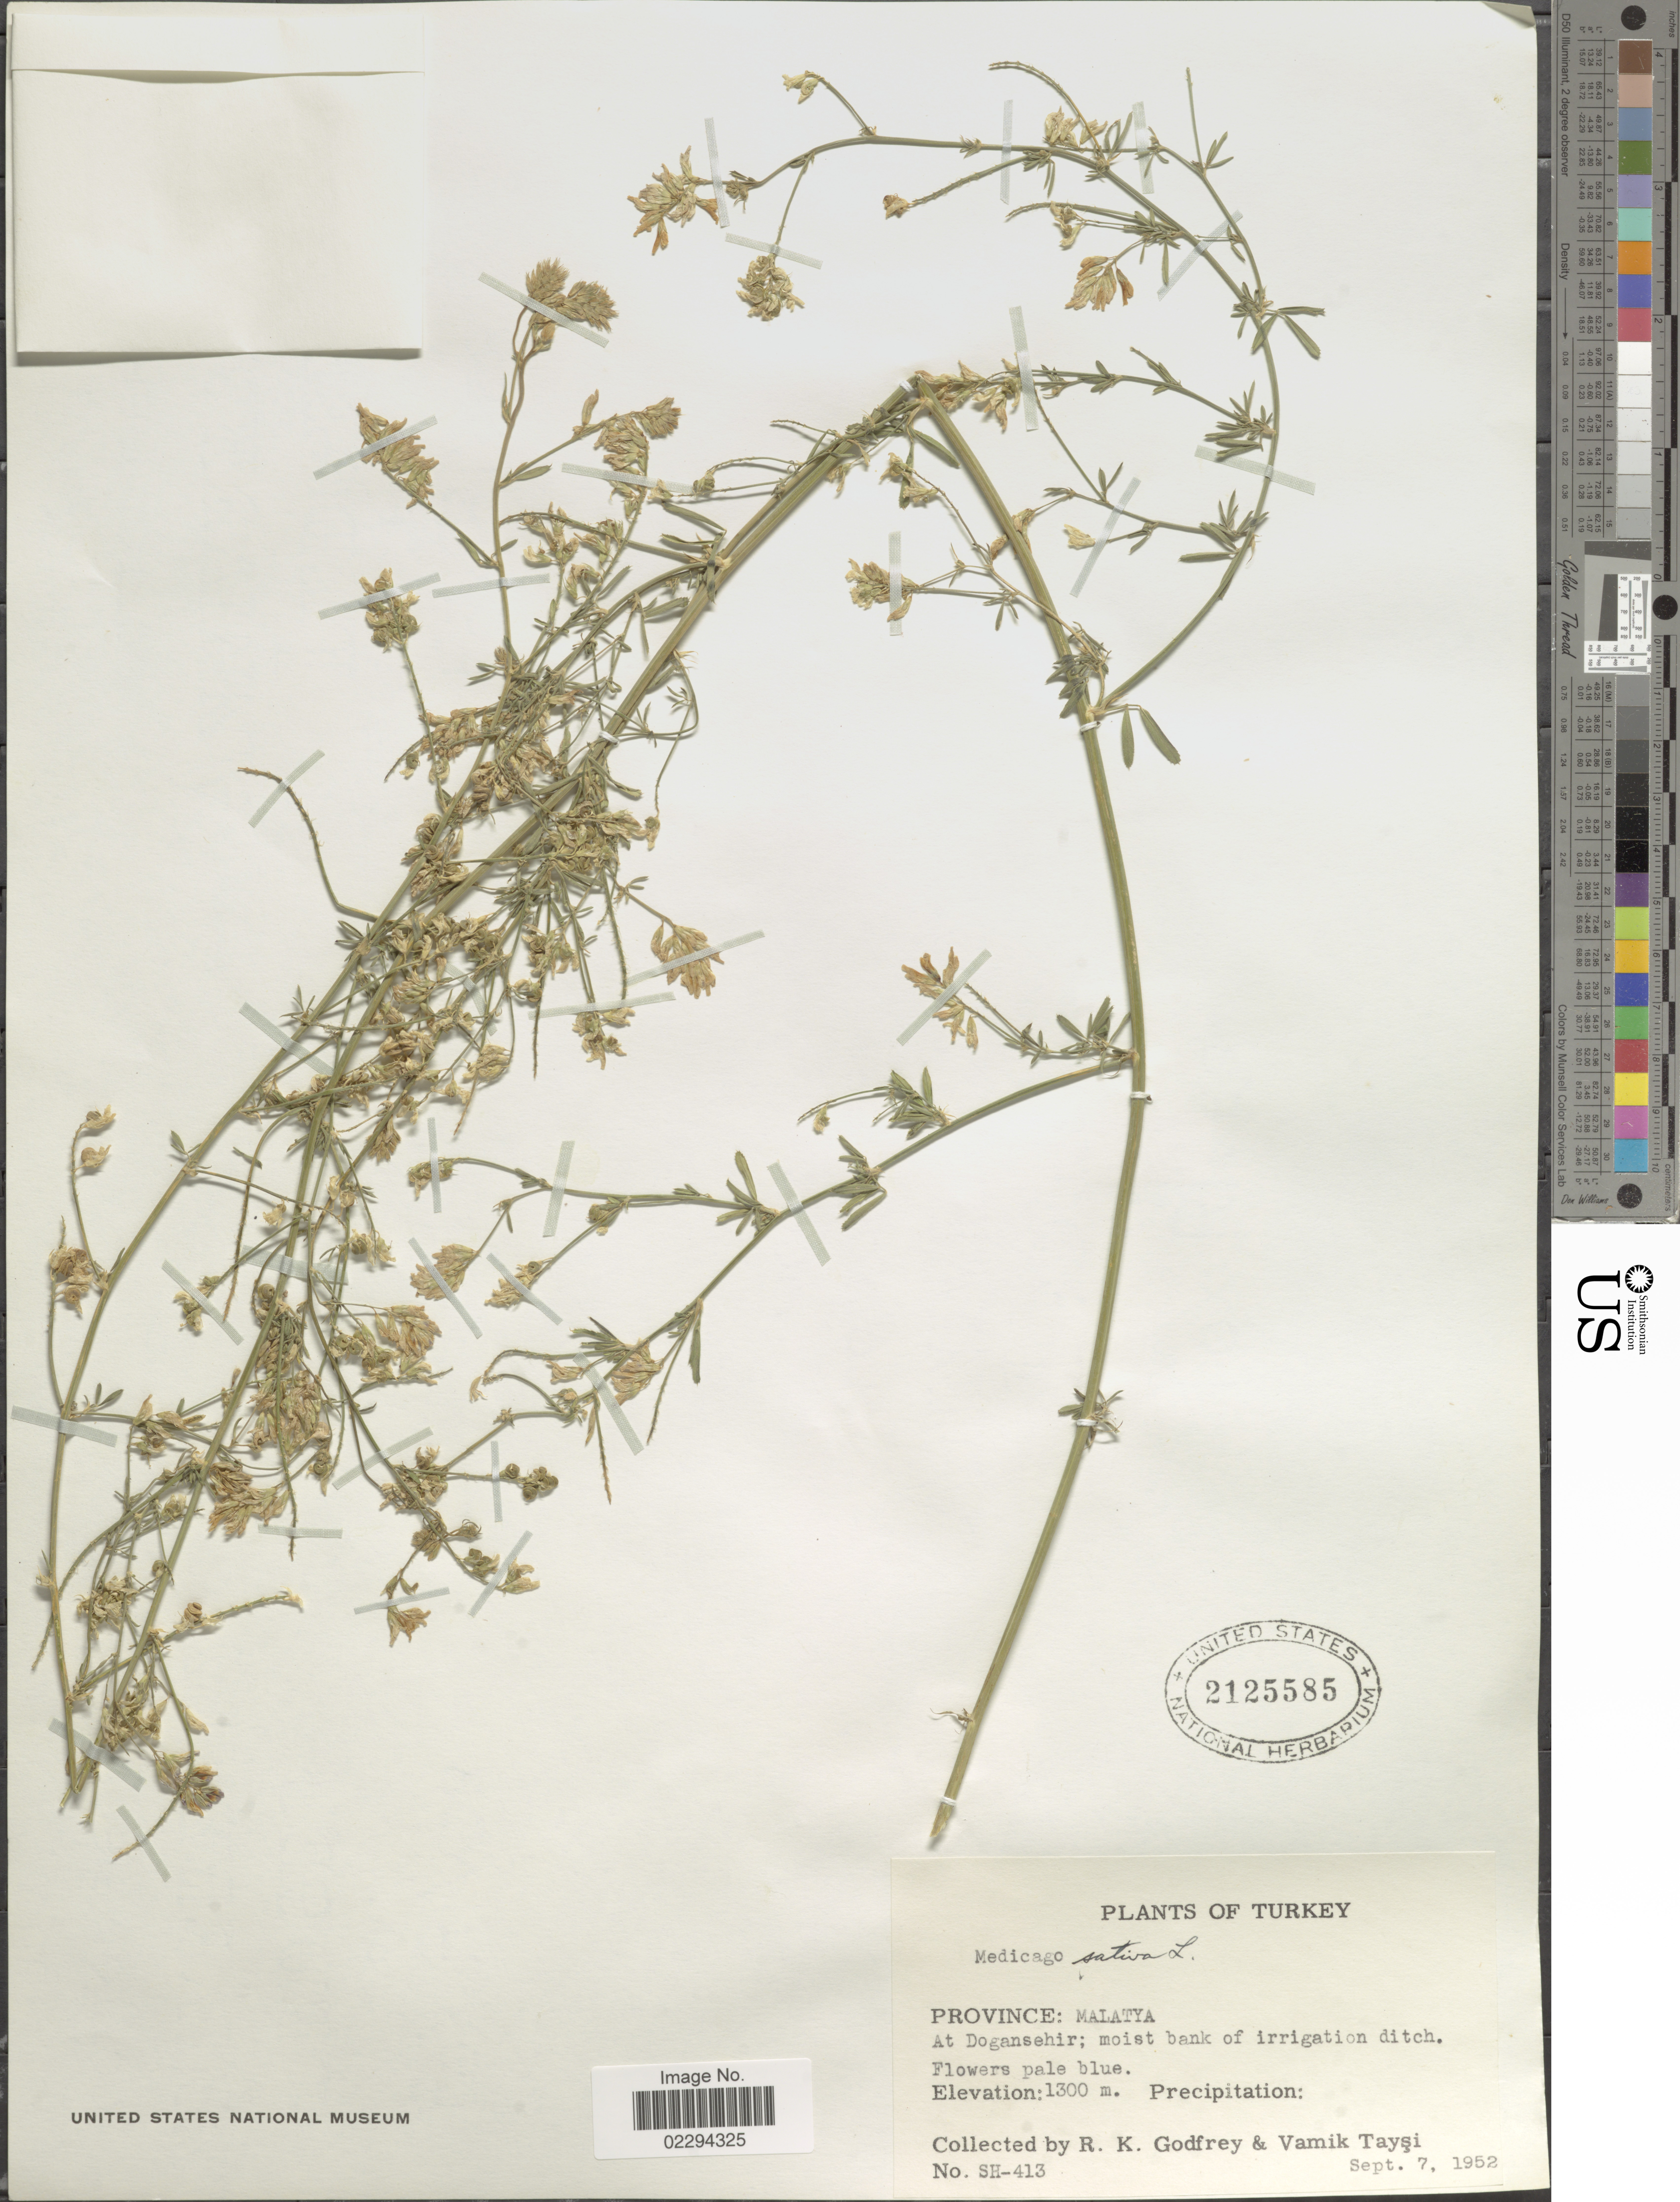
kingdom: Plantae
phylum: Tracheophyta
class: Magnoliopsida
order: Fabales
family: Fabaceae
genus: Medicago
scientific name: Medicago sativa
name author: L.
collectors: R. K. Godfrey & V. Taysi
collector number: SH-413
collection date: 1952-09-07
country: Turkey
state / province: Malatya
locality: At Dogansehir; moist bank of irrigation ditch.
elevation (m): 1300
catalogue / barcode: US 125585